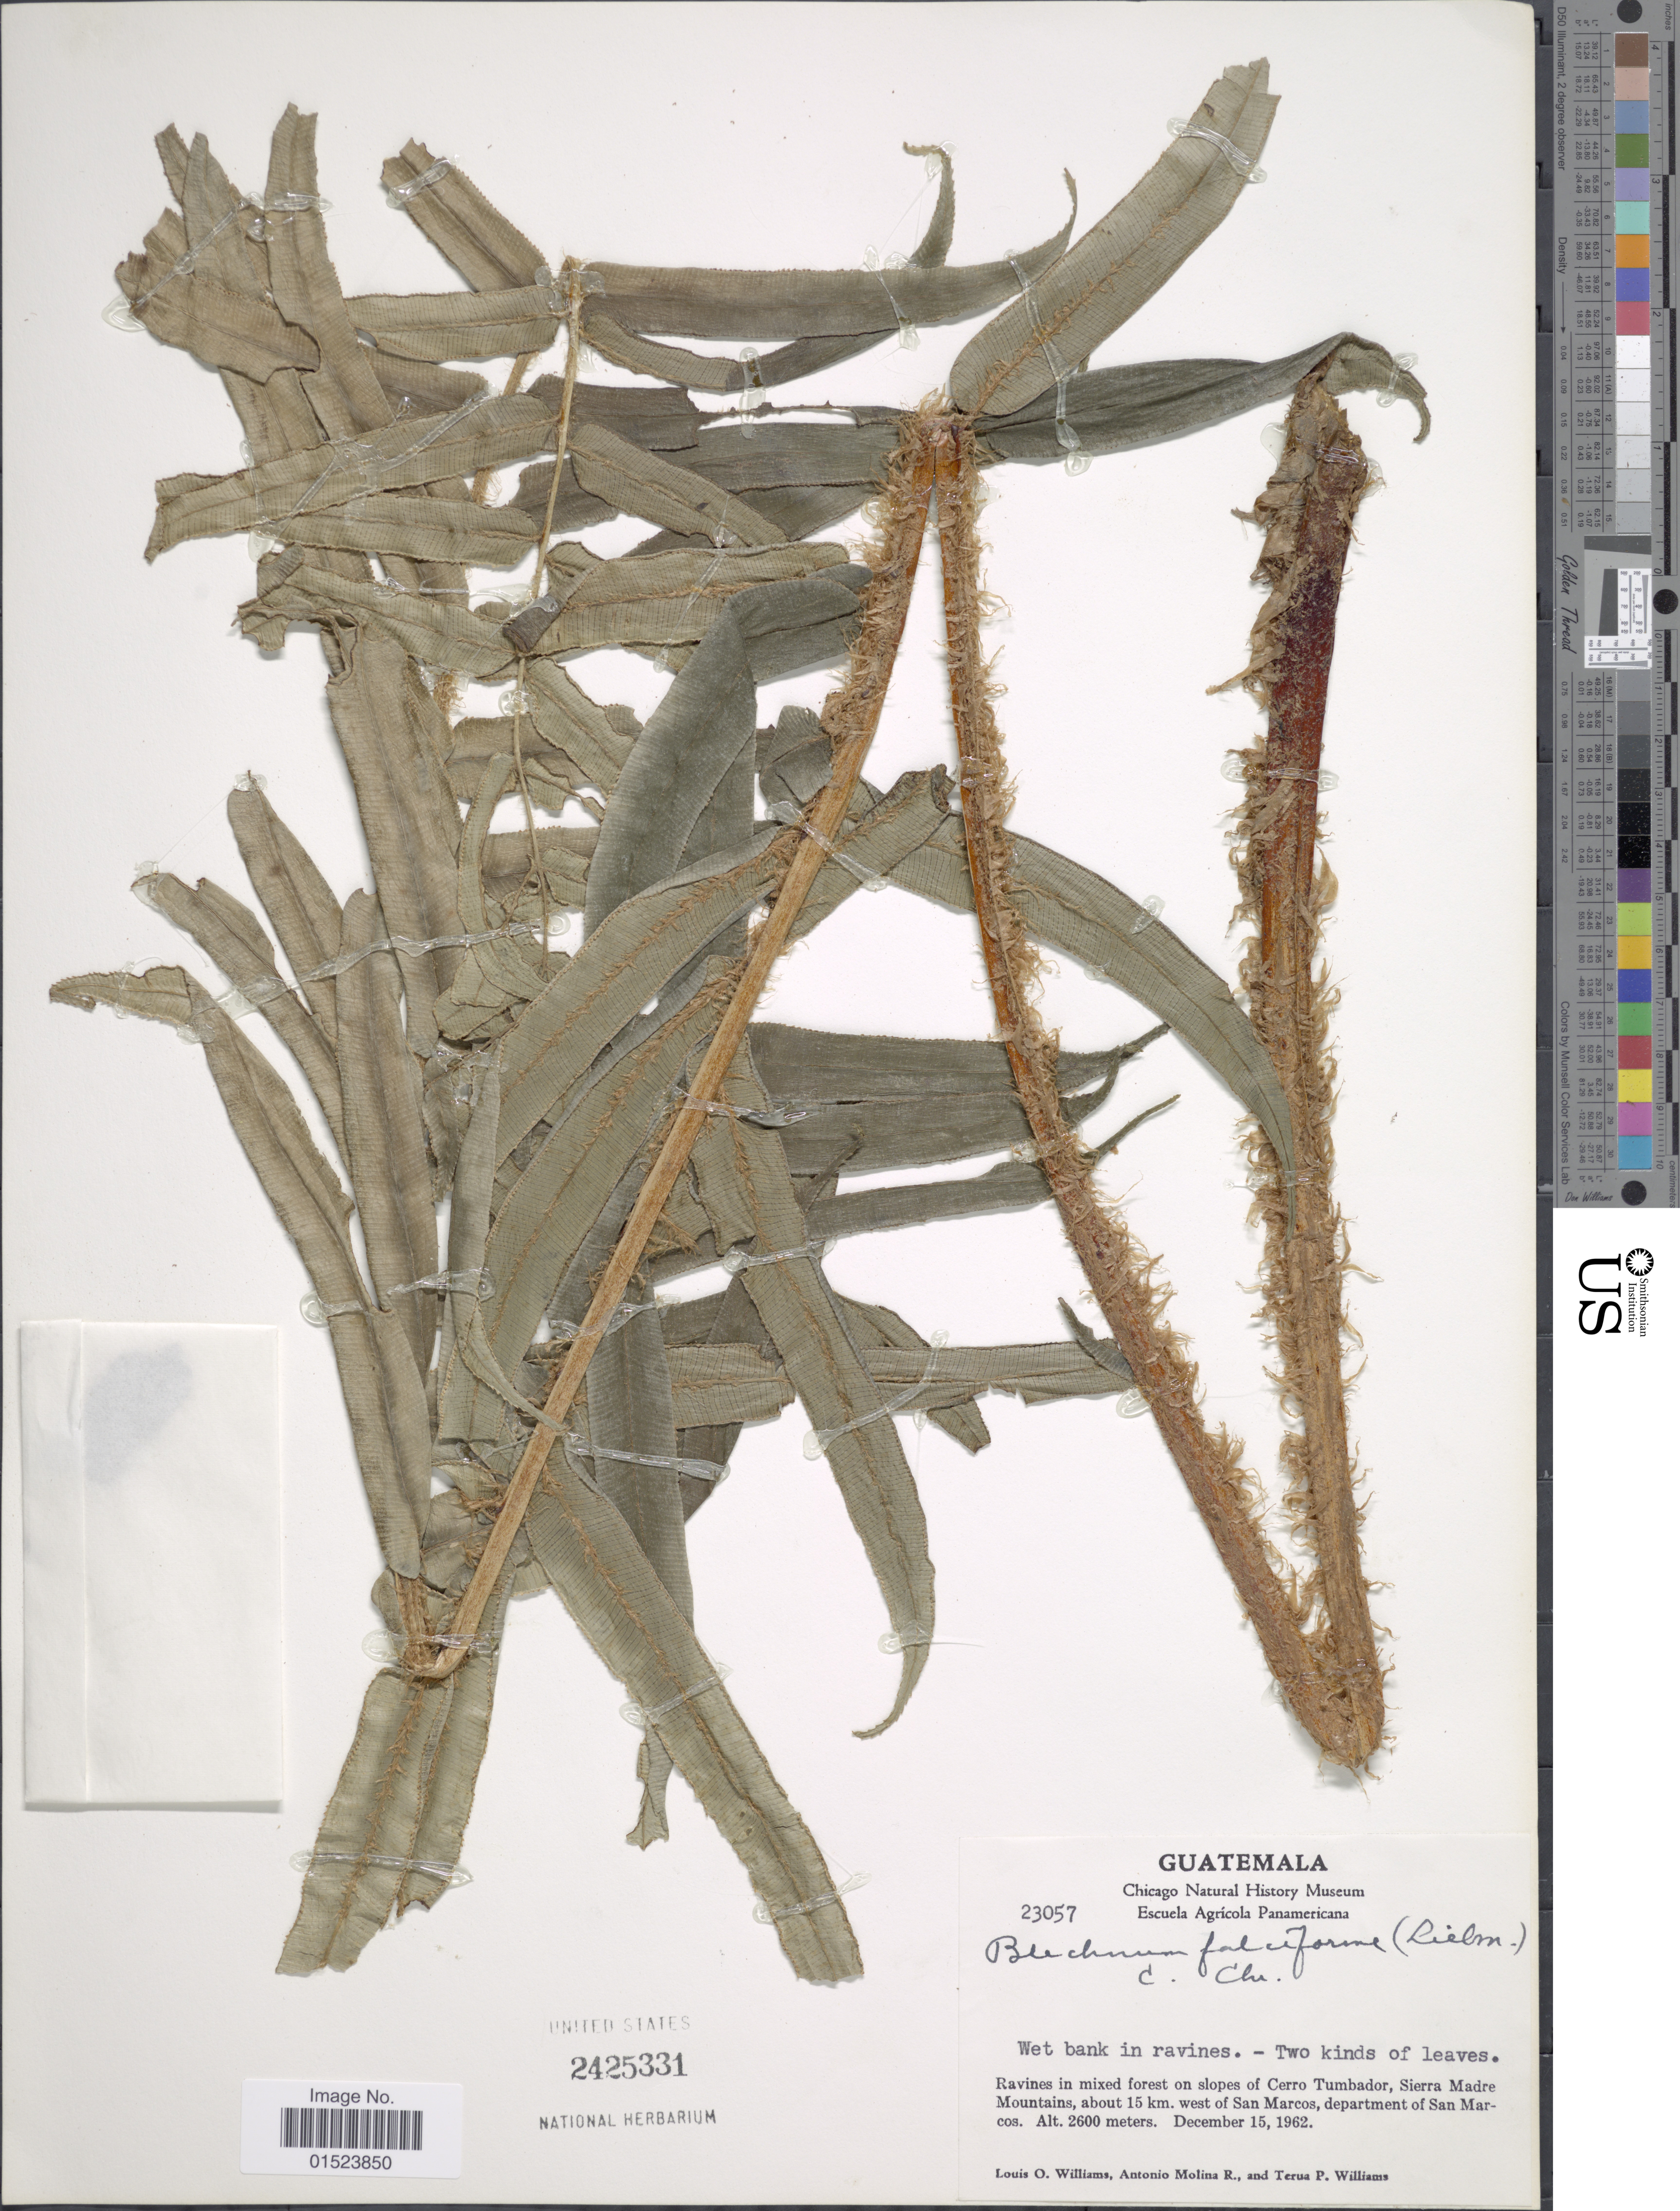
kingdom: Plantae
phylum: Tracheophyta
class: Polypodiopsida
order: Polypodiales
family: Blechnaceae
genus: Blechnum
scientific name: Blechnum falciforme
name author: (Liebm.) C. Chr.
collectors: L. O. Williams, A. Molina R. & T. P. Williams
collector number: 23057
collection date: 1962-12-15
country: Guatemala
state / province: San Marcos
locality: Ravines in mixed forest on slopes of Cerro Tumbador, Sierra Madre Mountains, about 15 km. west of San Marcos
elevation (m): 2600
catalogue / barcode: US 2425331